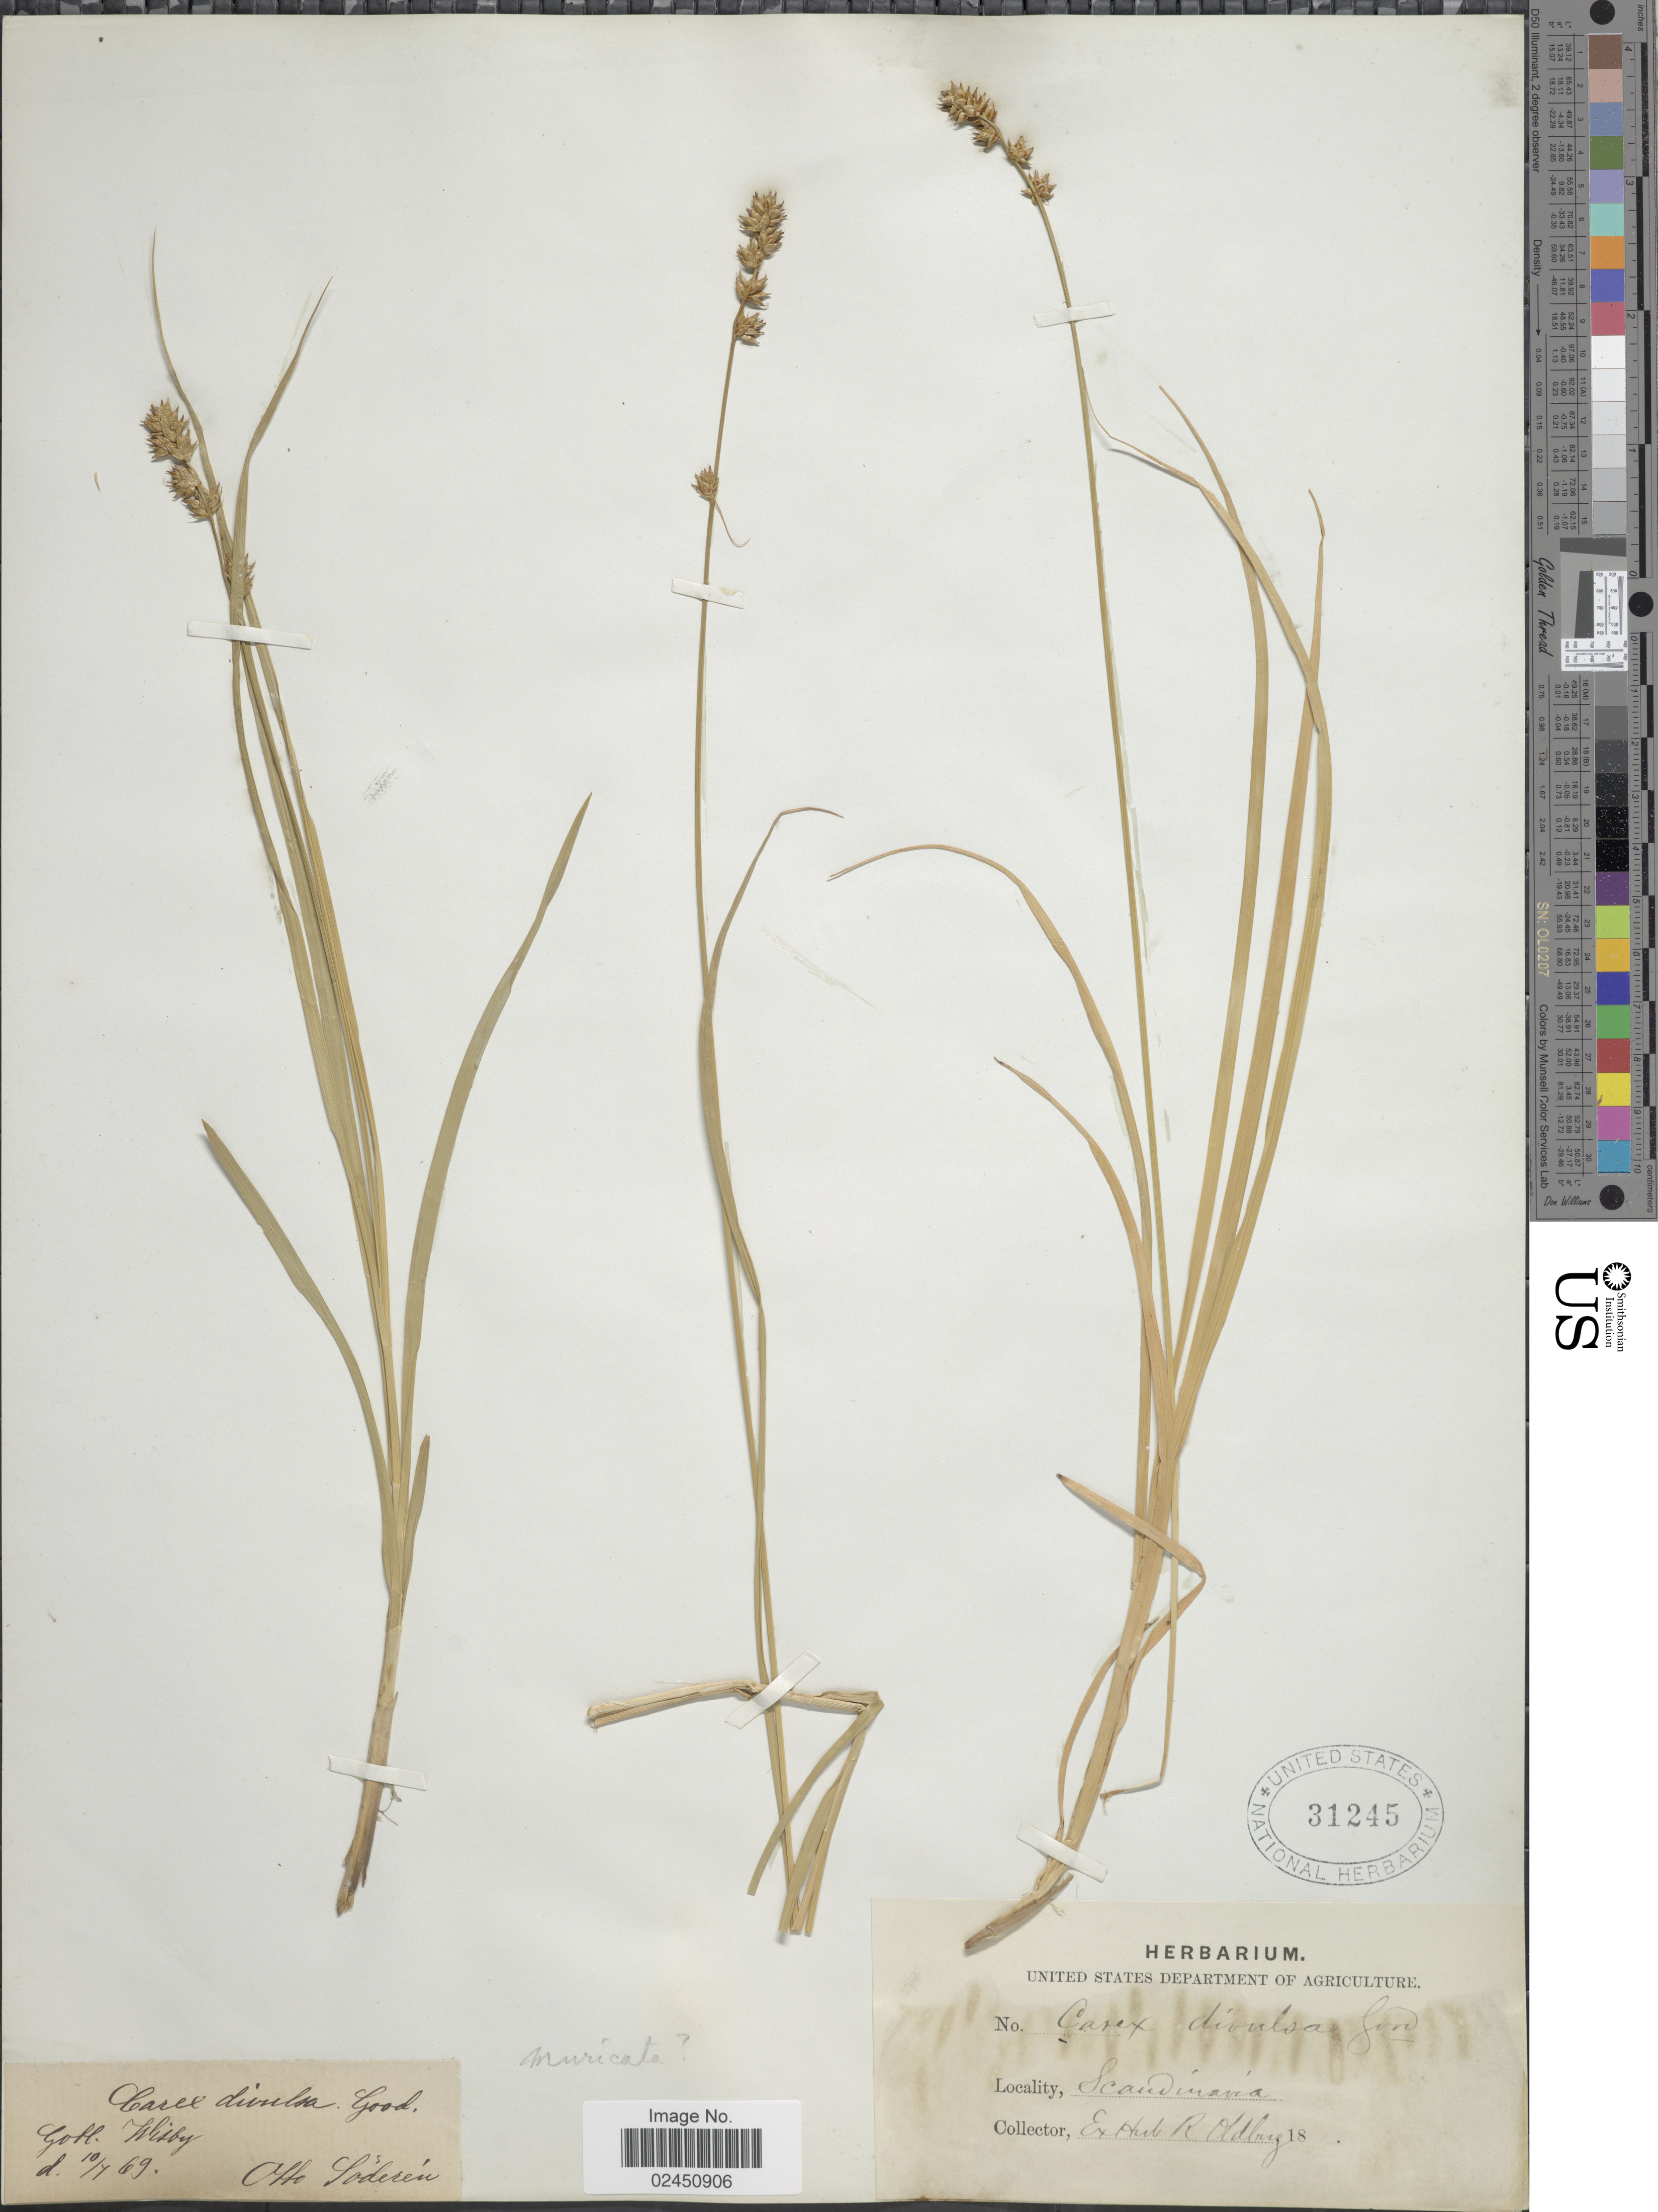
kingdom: Plantae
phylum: Tracheophyta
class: Liliopsida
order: Poales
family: Cyperaceae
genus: Carex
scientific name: Carex muricata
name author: L.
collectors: O. Soderen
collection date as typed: Transcribed d/m/y: 10/7/69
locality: Scandinavia, Gill. Wisby [interpreted]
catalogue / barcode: US 31245